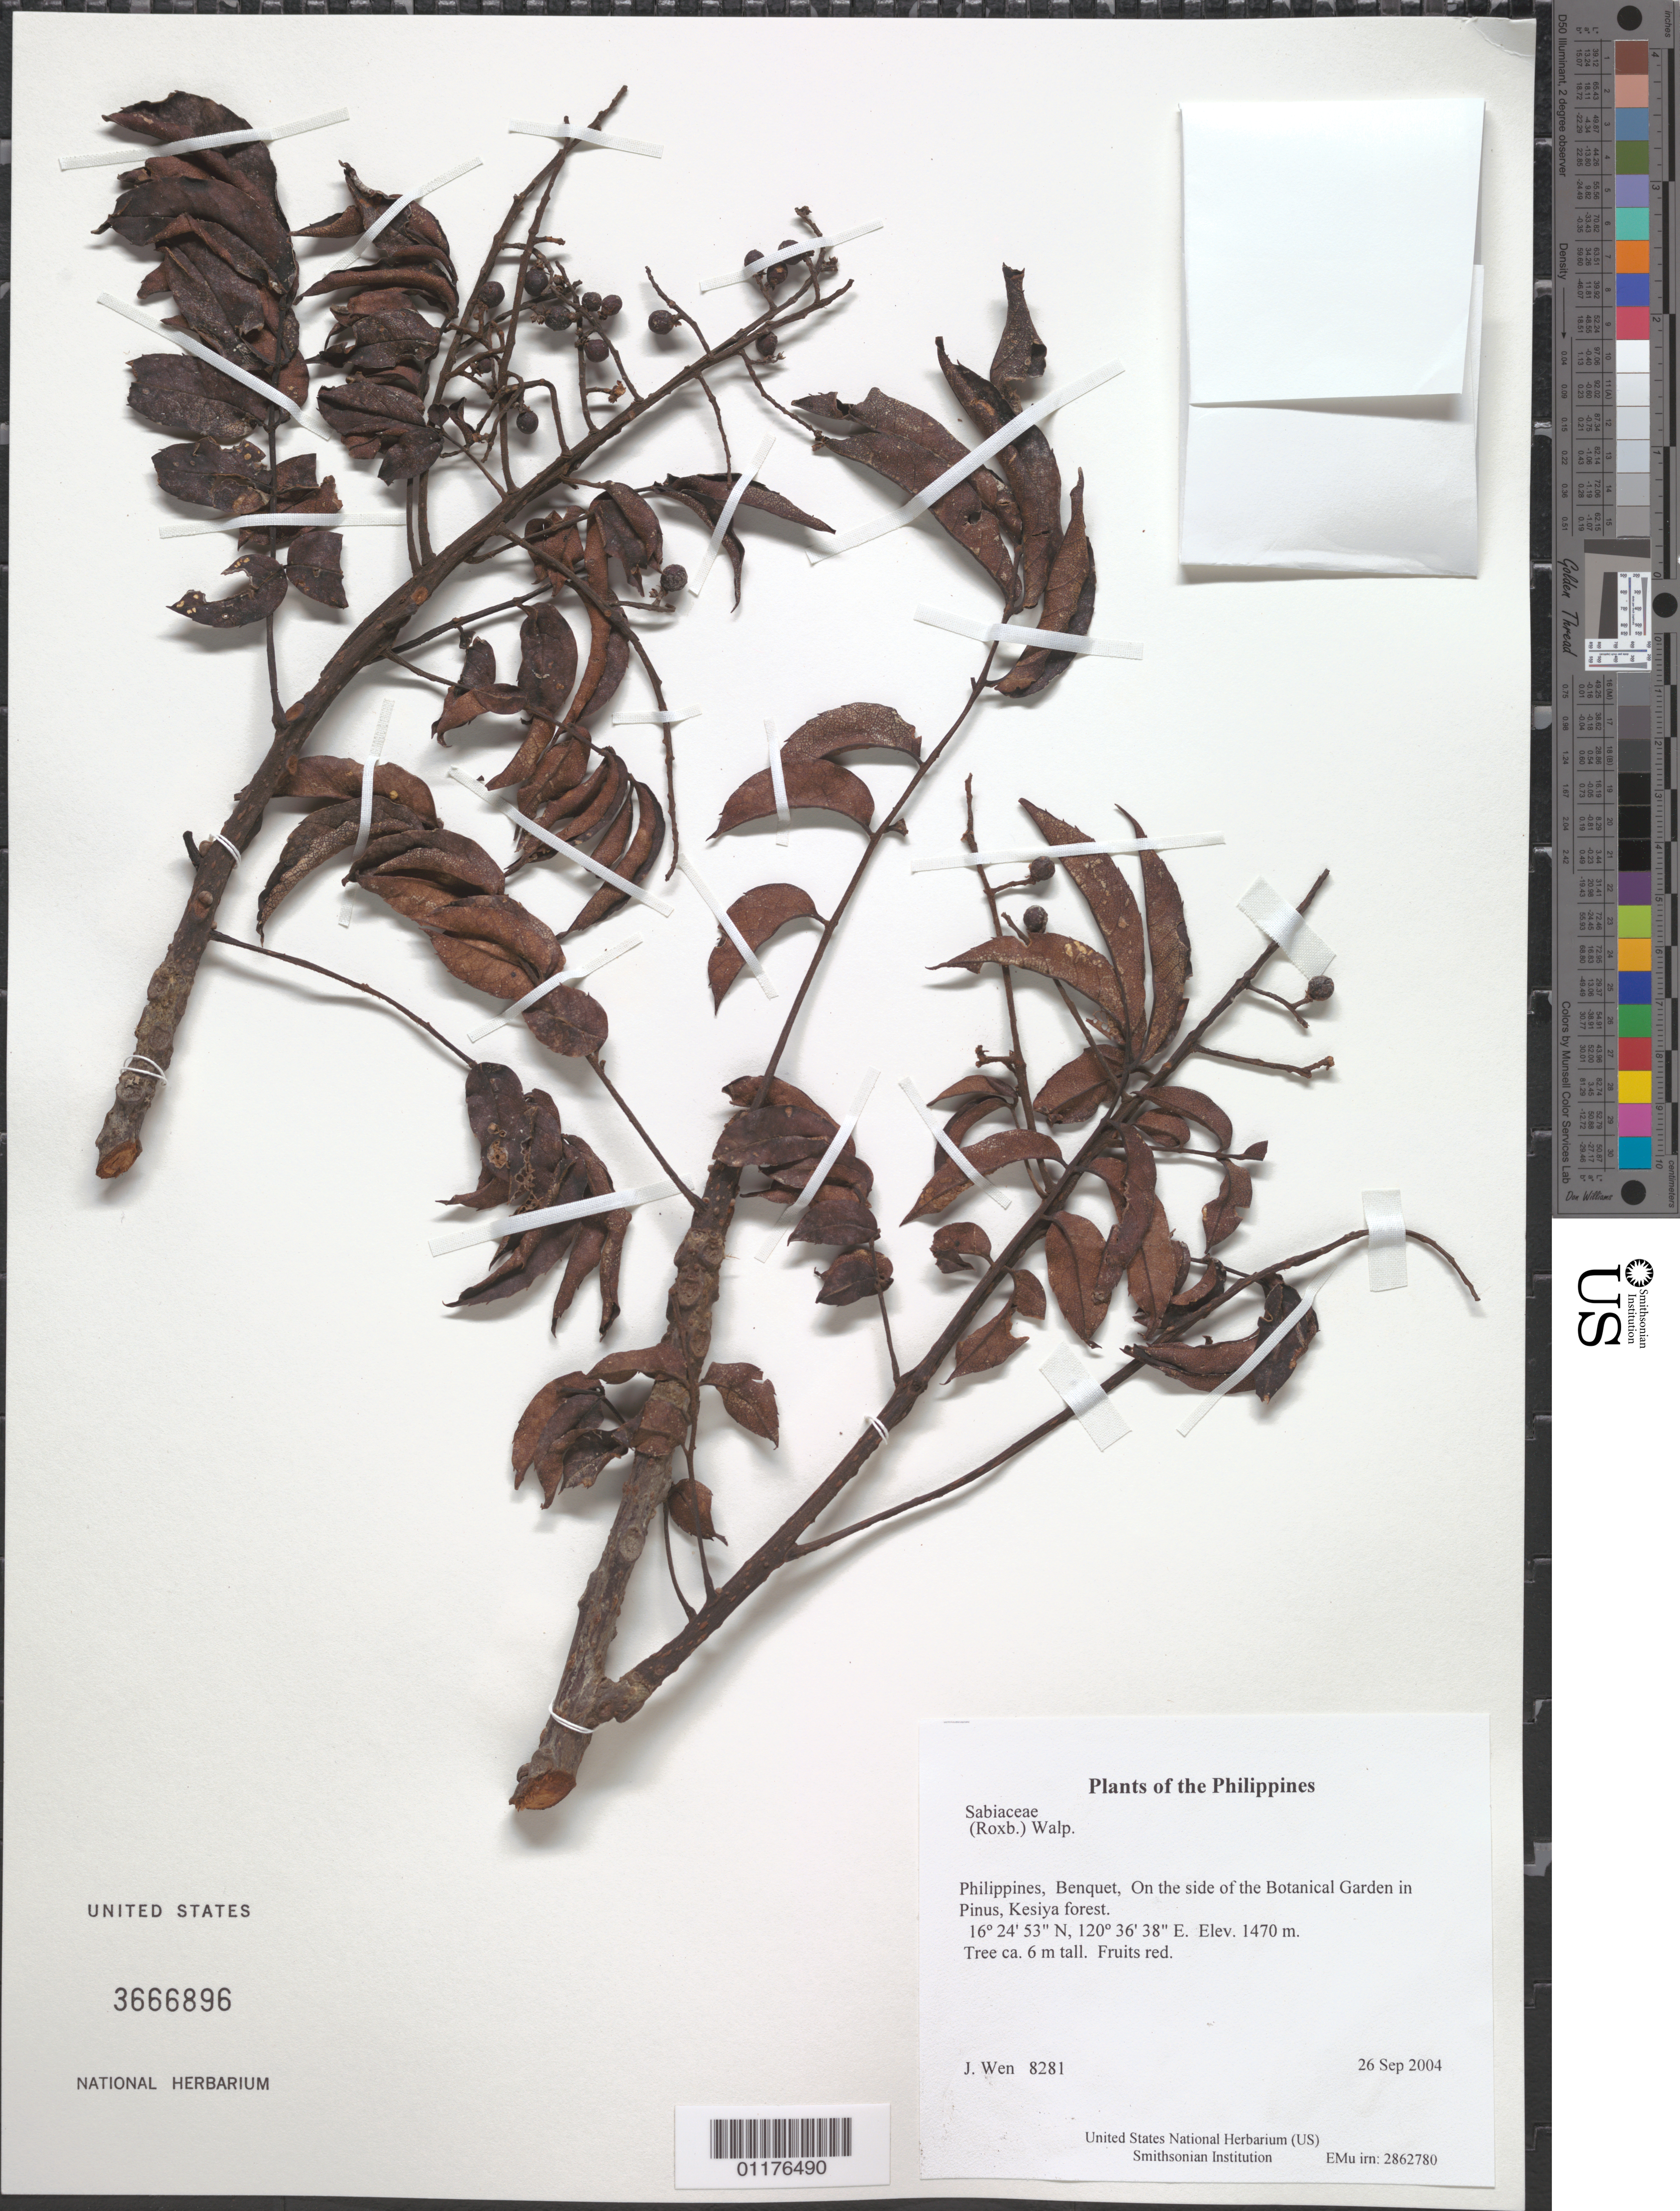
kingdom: Plantae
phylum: Tracheophyta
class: Magnoliopsida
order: Proteales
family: Sabiaceae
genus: Meliosma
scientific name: Meliosma pinnata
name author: (Roxb.) Walp.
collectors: J. Wen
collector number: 8281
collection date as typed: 26 Sep 2004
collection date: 2004-09-26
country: Philippines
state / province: Cordillera (Administrative Region)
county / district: Benguet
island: Luzon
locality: On the side of the Botanical Garden in Pinus, Kesiya forest.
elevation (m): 1470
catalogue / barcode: US 3666896